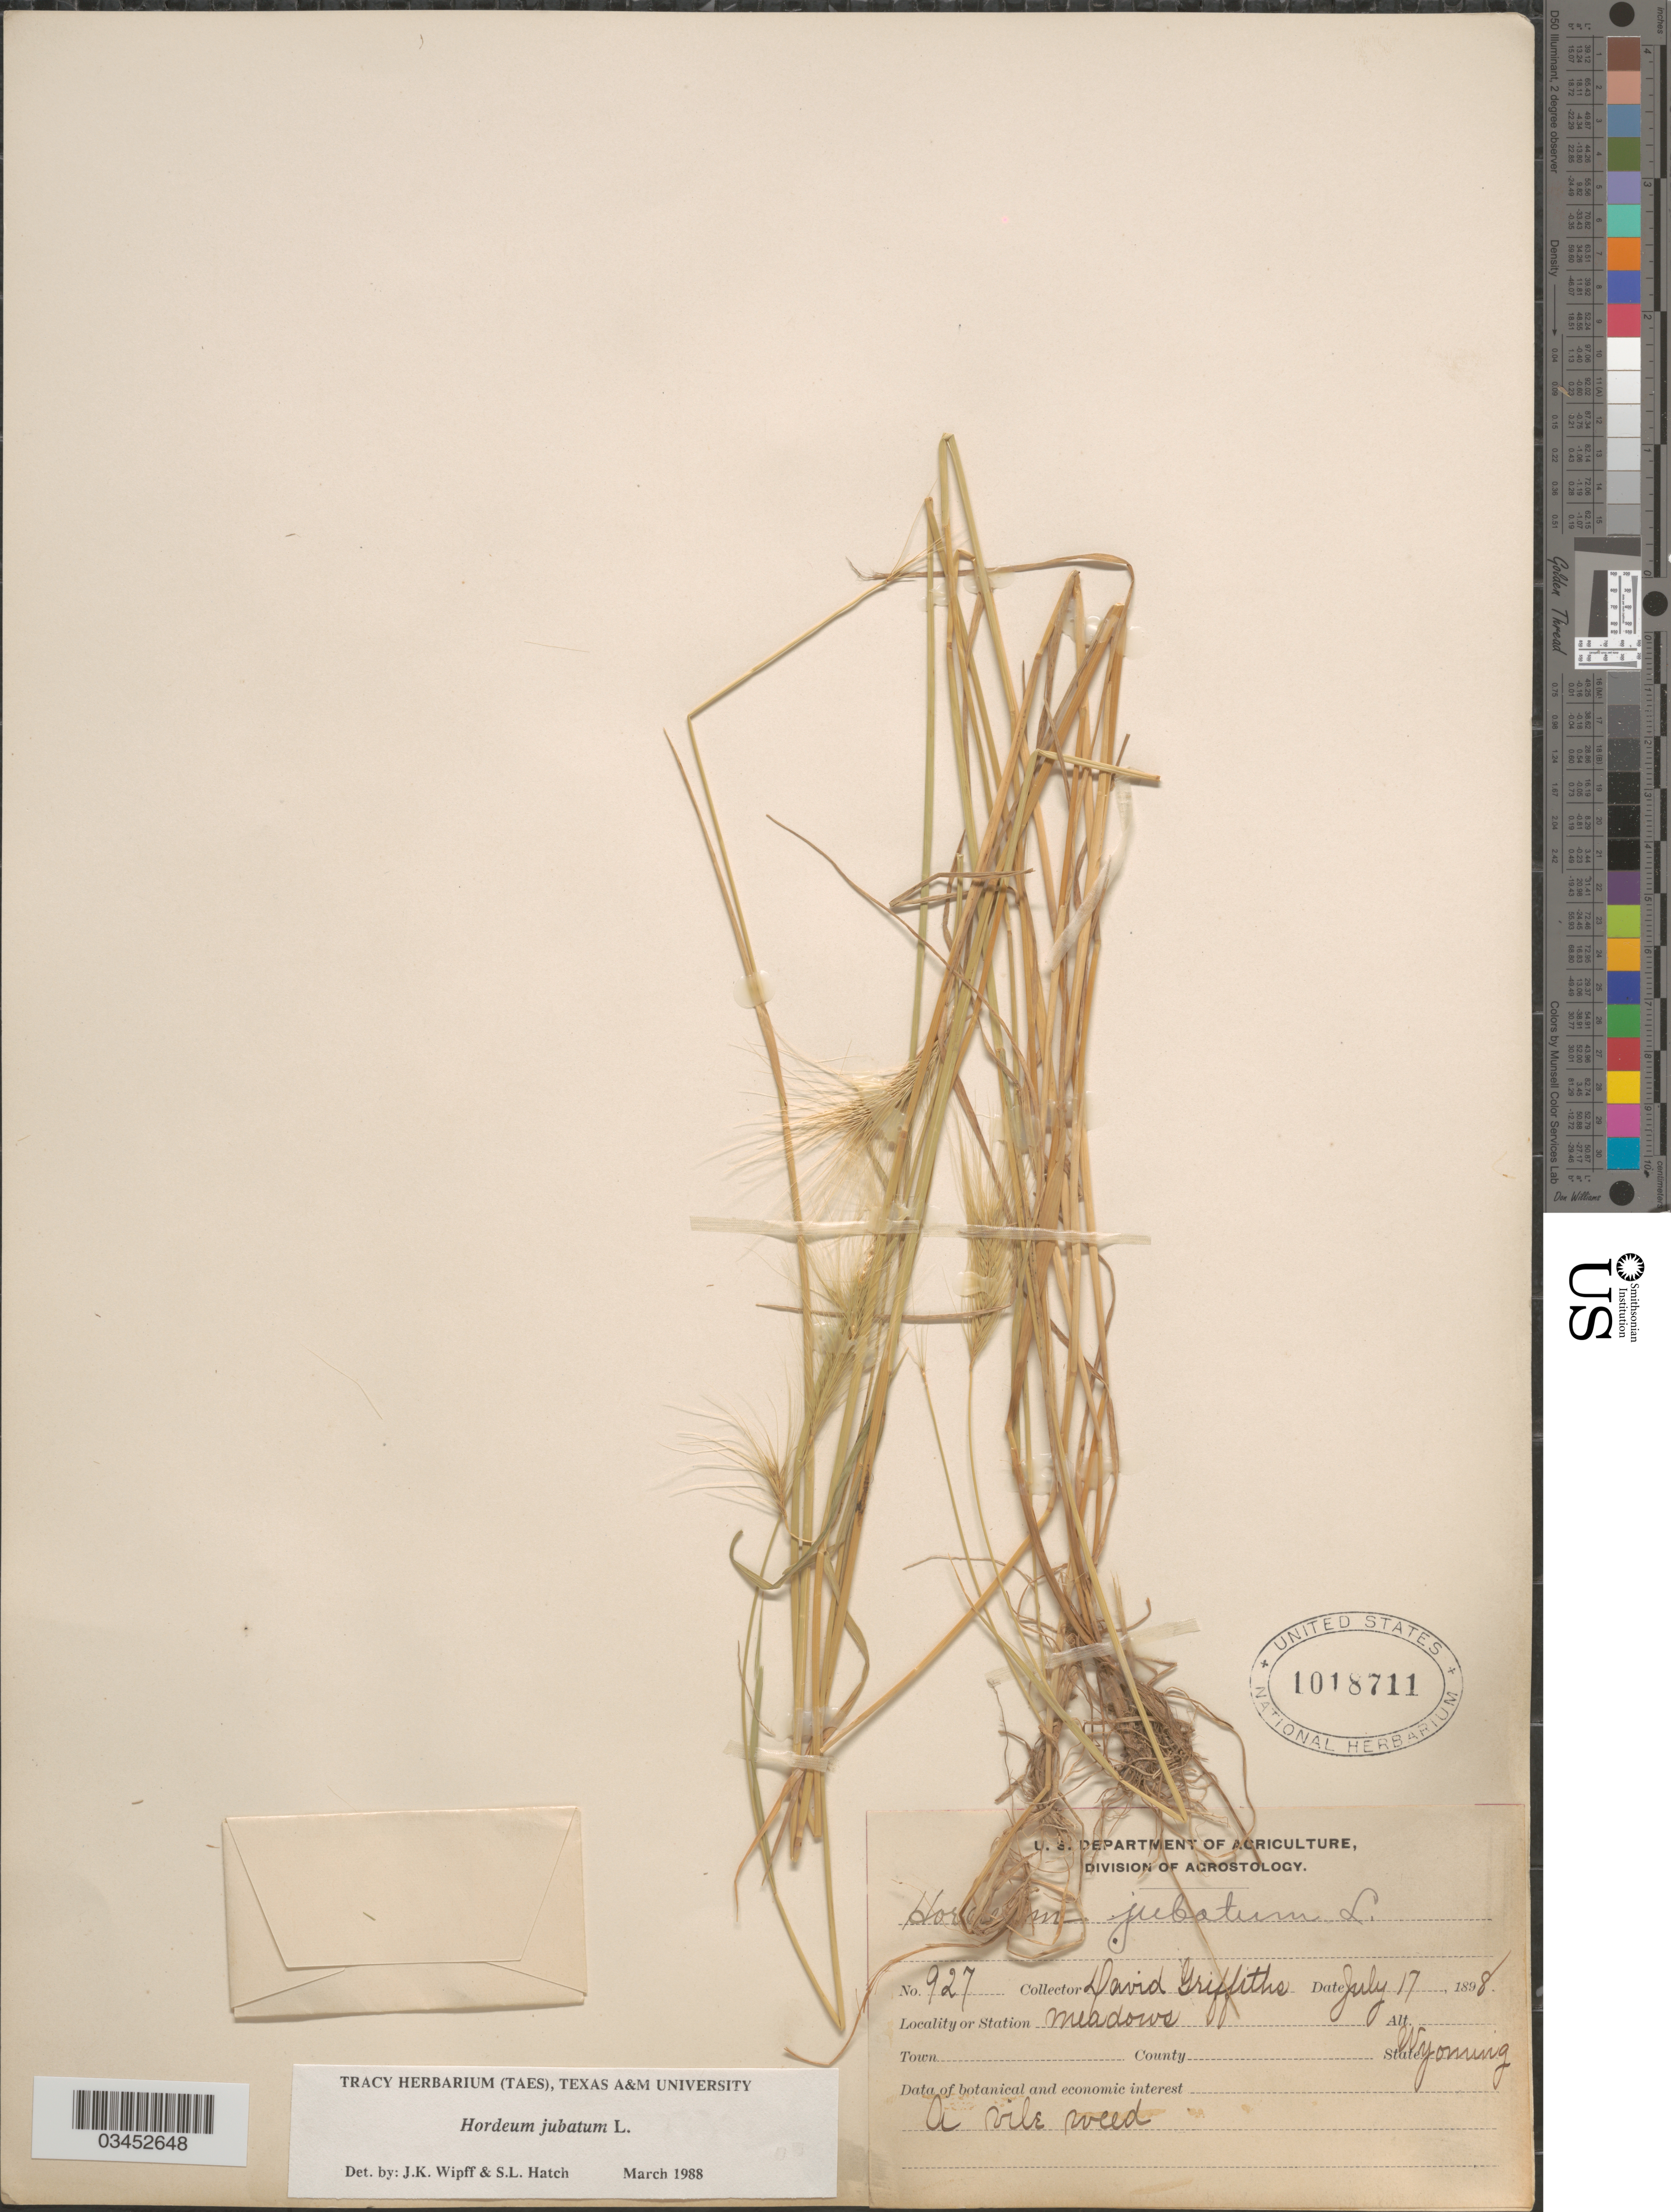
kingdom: Plantae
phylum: Tracheophyta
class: Liliopsida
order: Poales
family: Poaceae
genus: Hordeum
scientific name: Hordeum jubatum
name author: L.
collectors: D. Griffiths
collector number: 927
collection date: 1898-07-17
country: United States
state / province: Wyoming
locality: Meadows. A vile weed.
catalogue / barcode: US 1018711